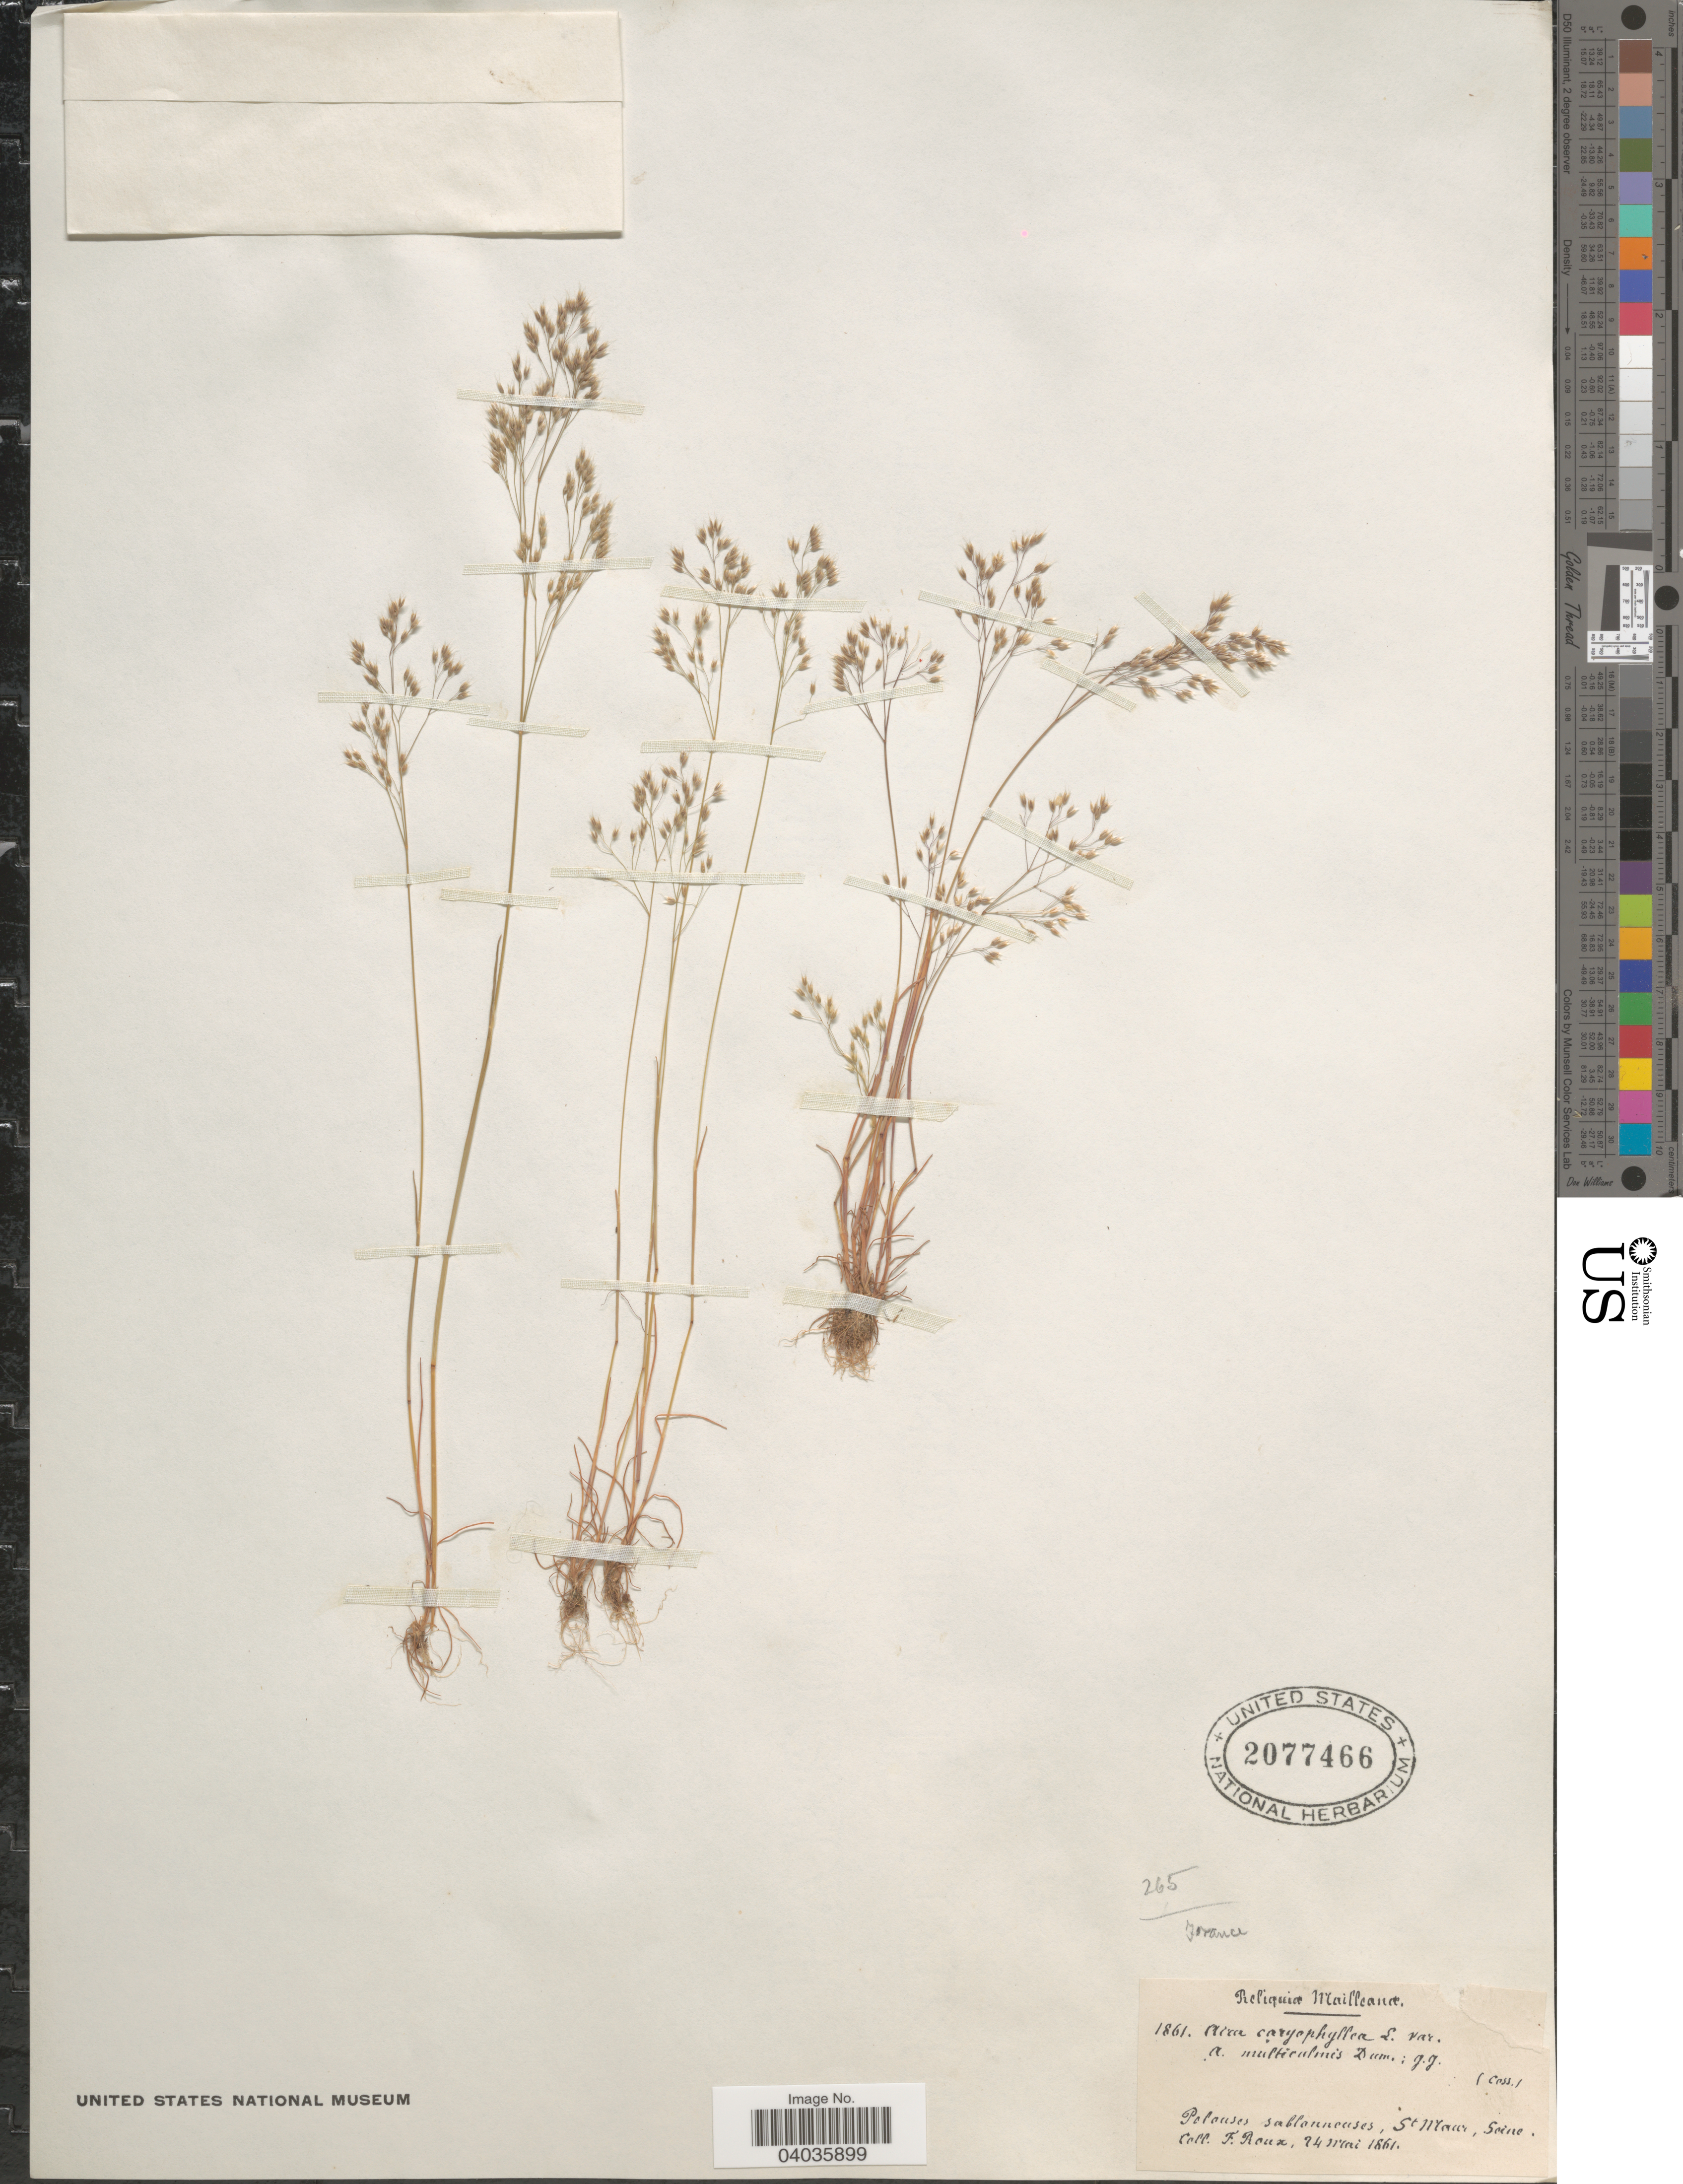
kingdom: Plantae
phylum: Tracheophyta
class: Liliopsida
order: Poales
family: Poaceae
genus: Aira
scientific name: Aira caryophyllea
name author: L.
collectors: F. Roux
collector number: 1861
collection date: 1861-05-24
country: France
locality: Polouses, sablonneuses, St Mour, Soine.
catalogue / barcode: US 2077466